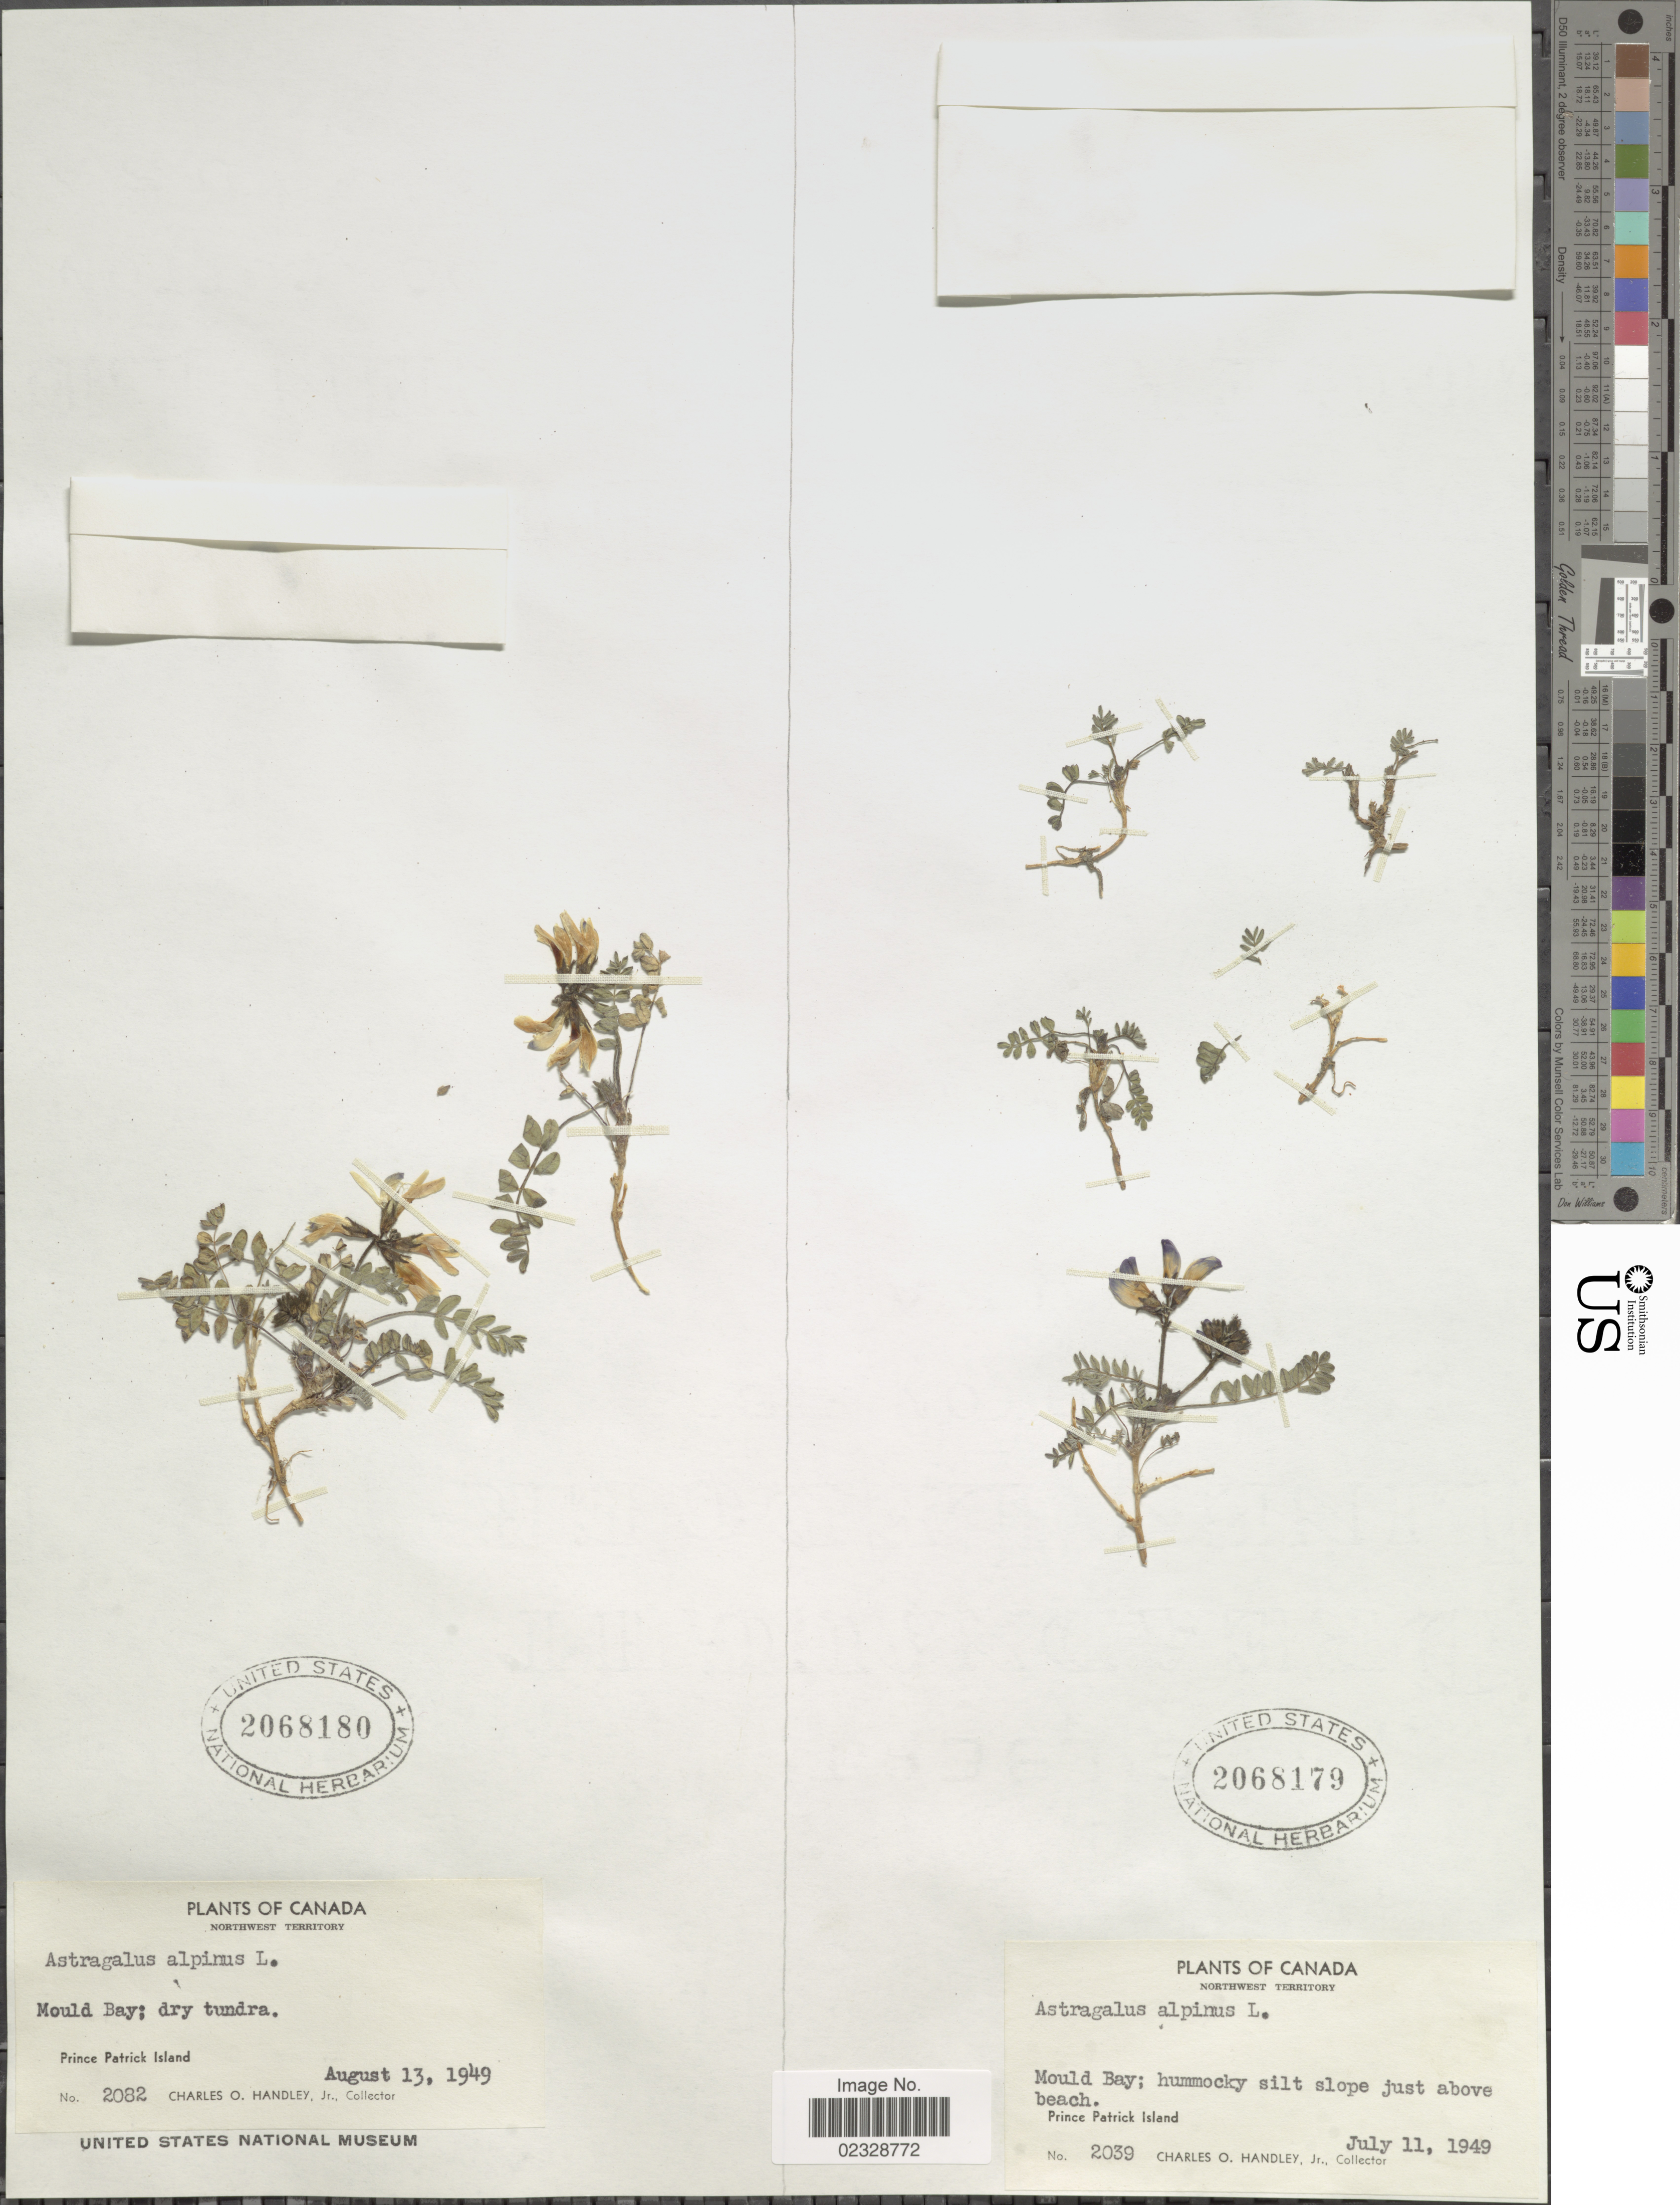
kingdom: Plantae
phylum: Tracheophyta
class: Magnoliopsida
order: Fabales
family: Fabaceae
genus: Astragalus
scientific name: Astragalus alpinus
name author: L.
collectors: C. Handley Jr.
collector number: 2082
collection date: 1949-08-13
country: Canada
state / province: Northwest Territories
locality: Mould Bay, Prince Patrick Island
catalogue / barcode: US 2068180